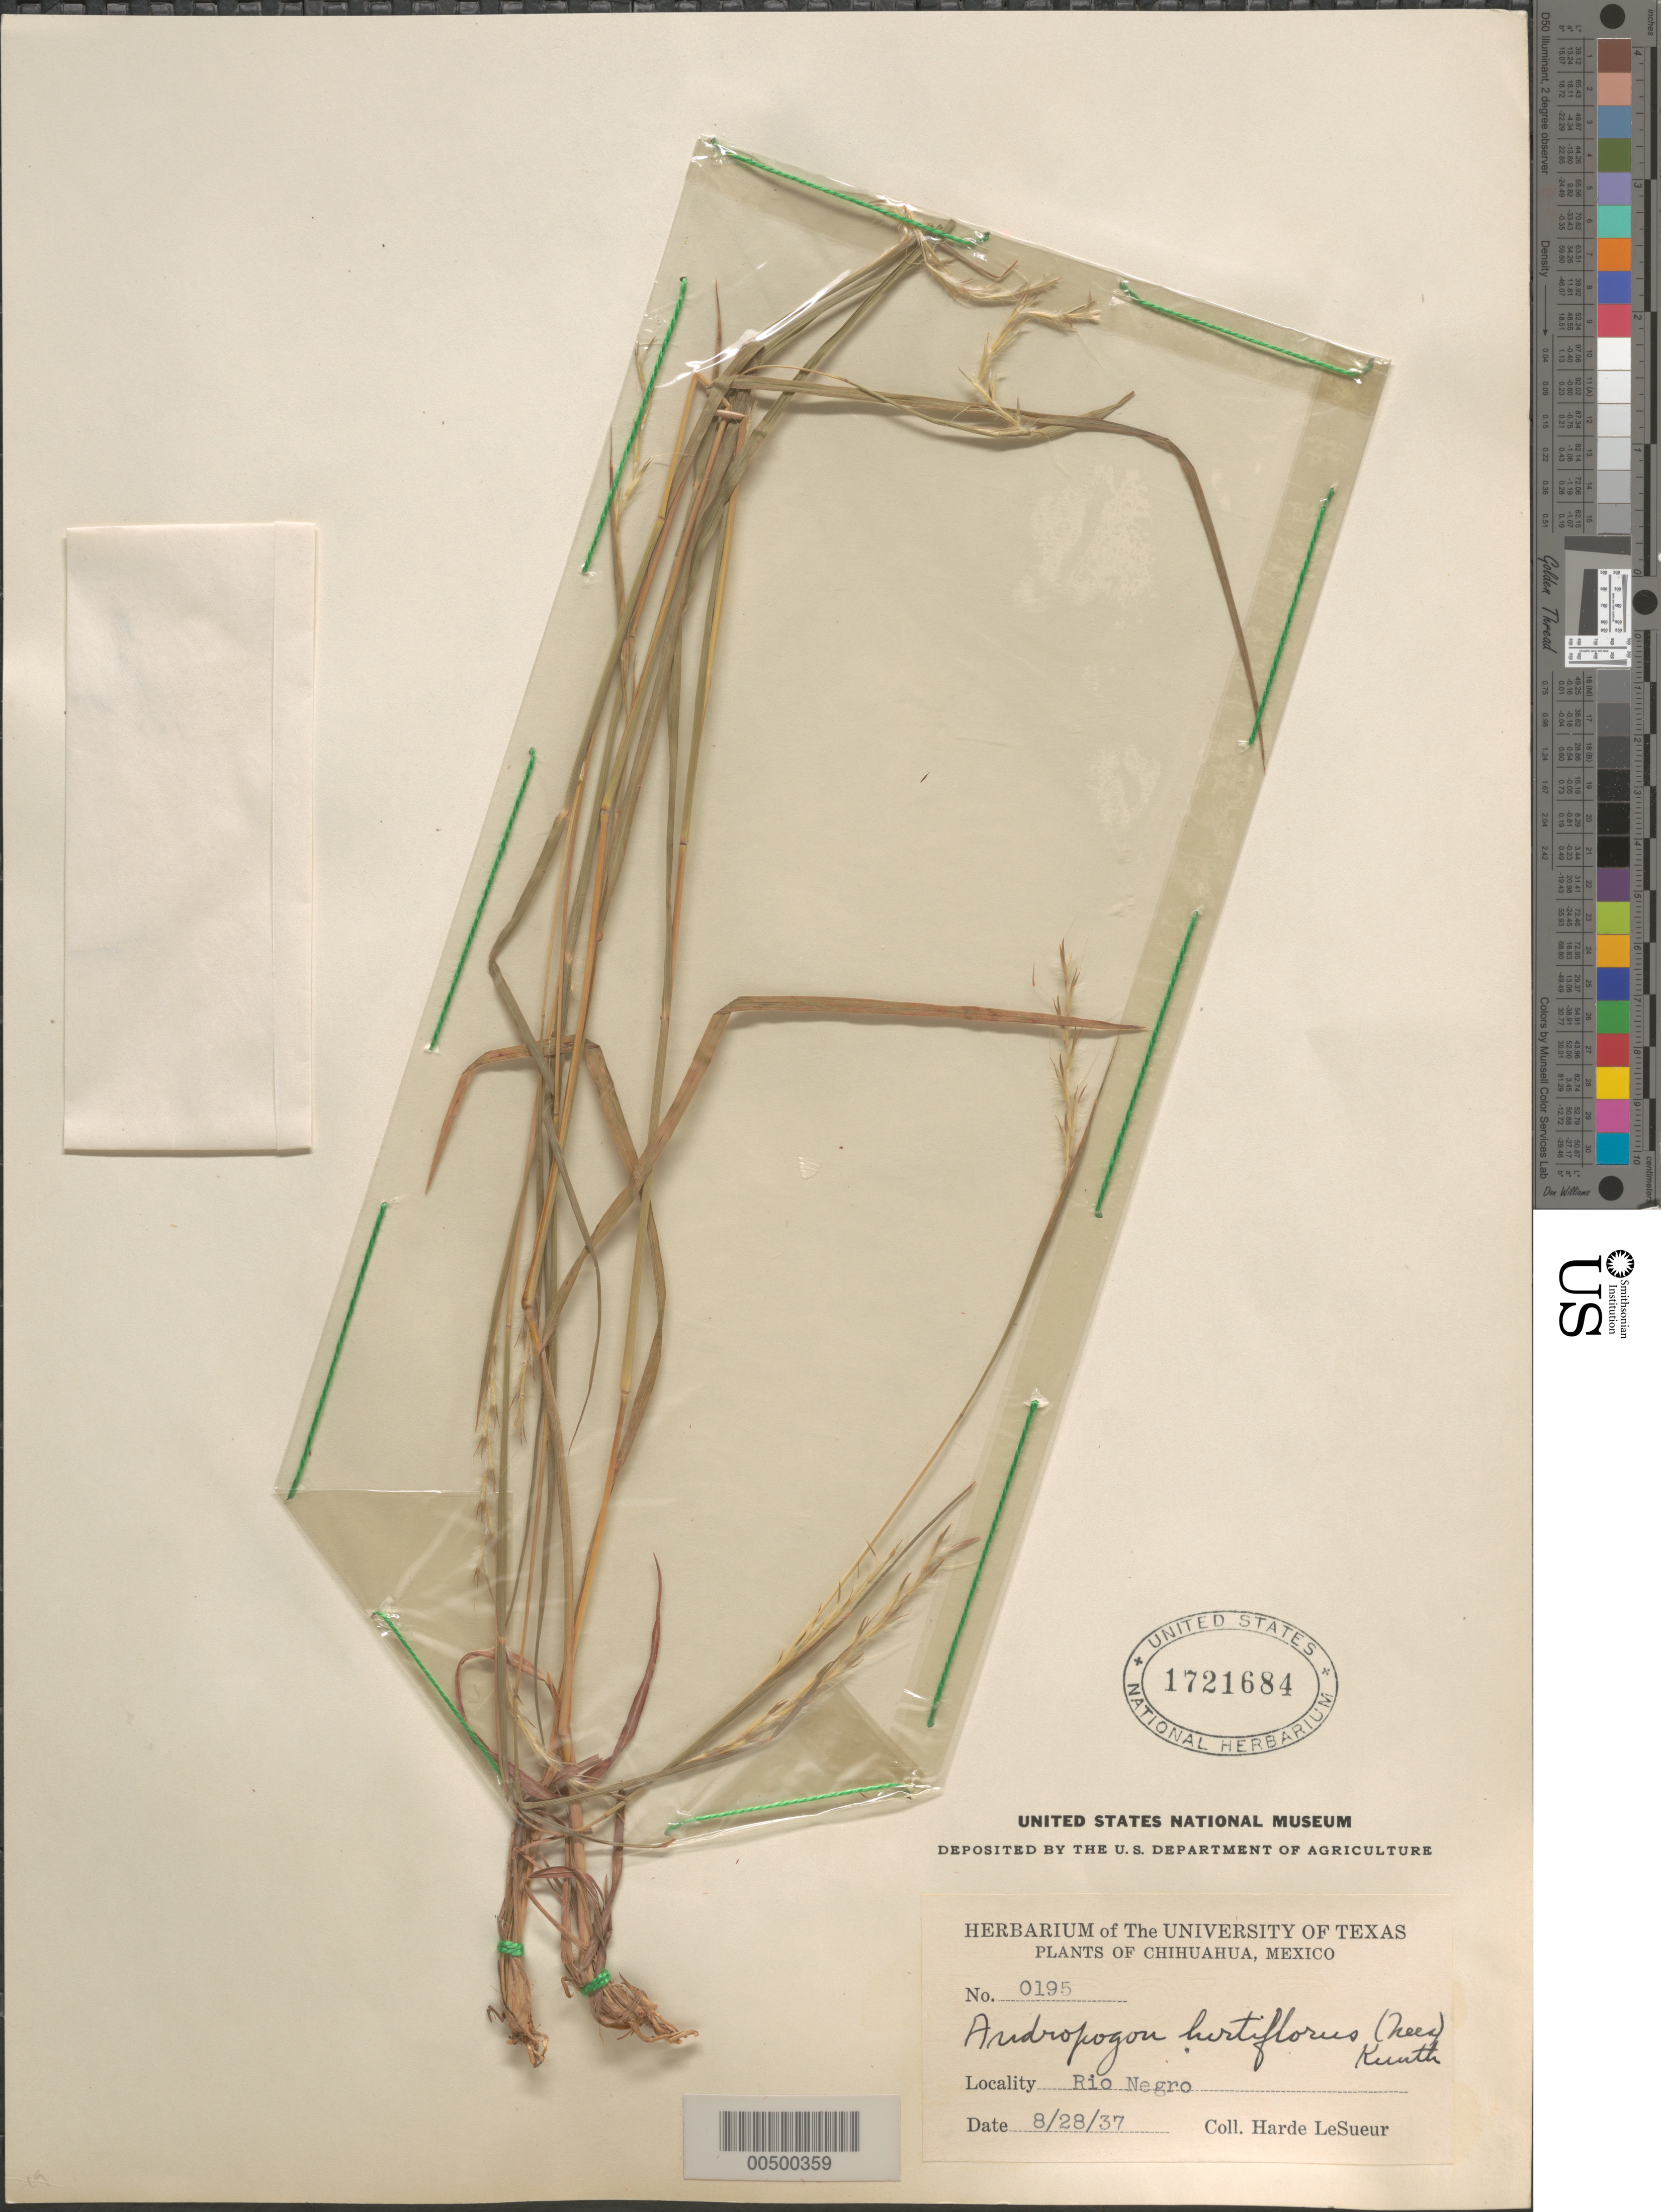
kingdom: Plantae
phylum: Tracheophyta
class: Liliopsida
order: Poales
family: Poaceae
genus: Schizachyrium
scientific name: Schizachyrium sanguineum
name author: (Retz.) Alston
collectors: D. H. LeSueur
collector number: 0195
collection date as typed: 28 Aug 1937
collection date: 1937-08-28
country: Mexico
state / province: Chihuahua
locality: Rio Negro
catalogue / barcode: US 1721684